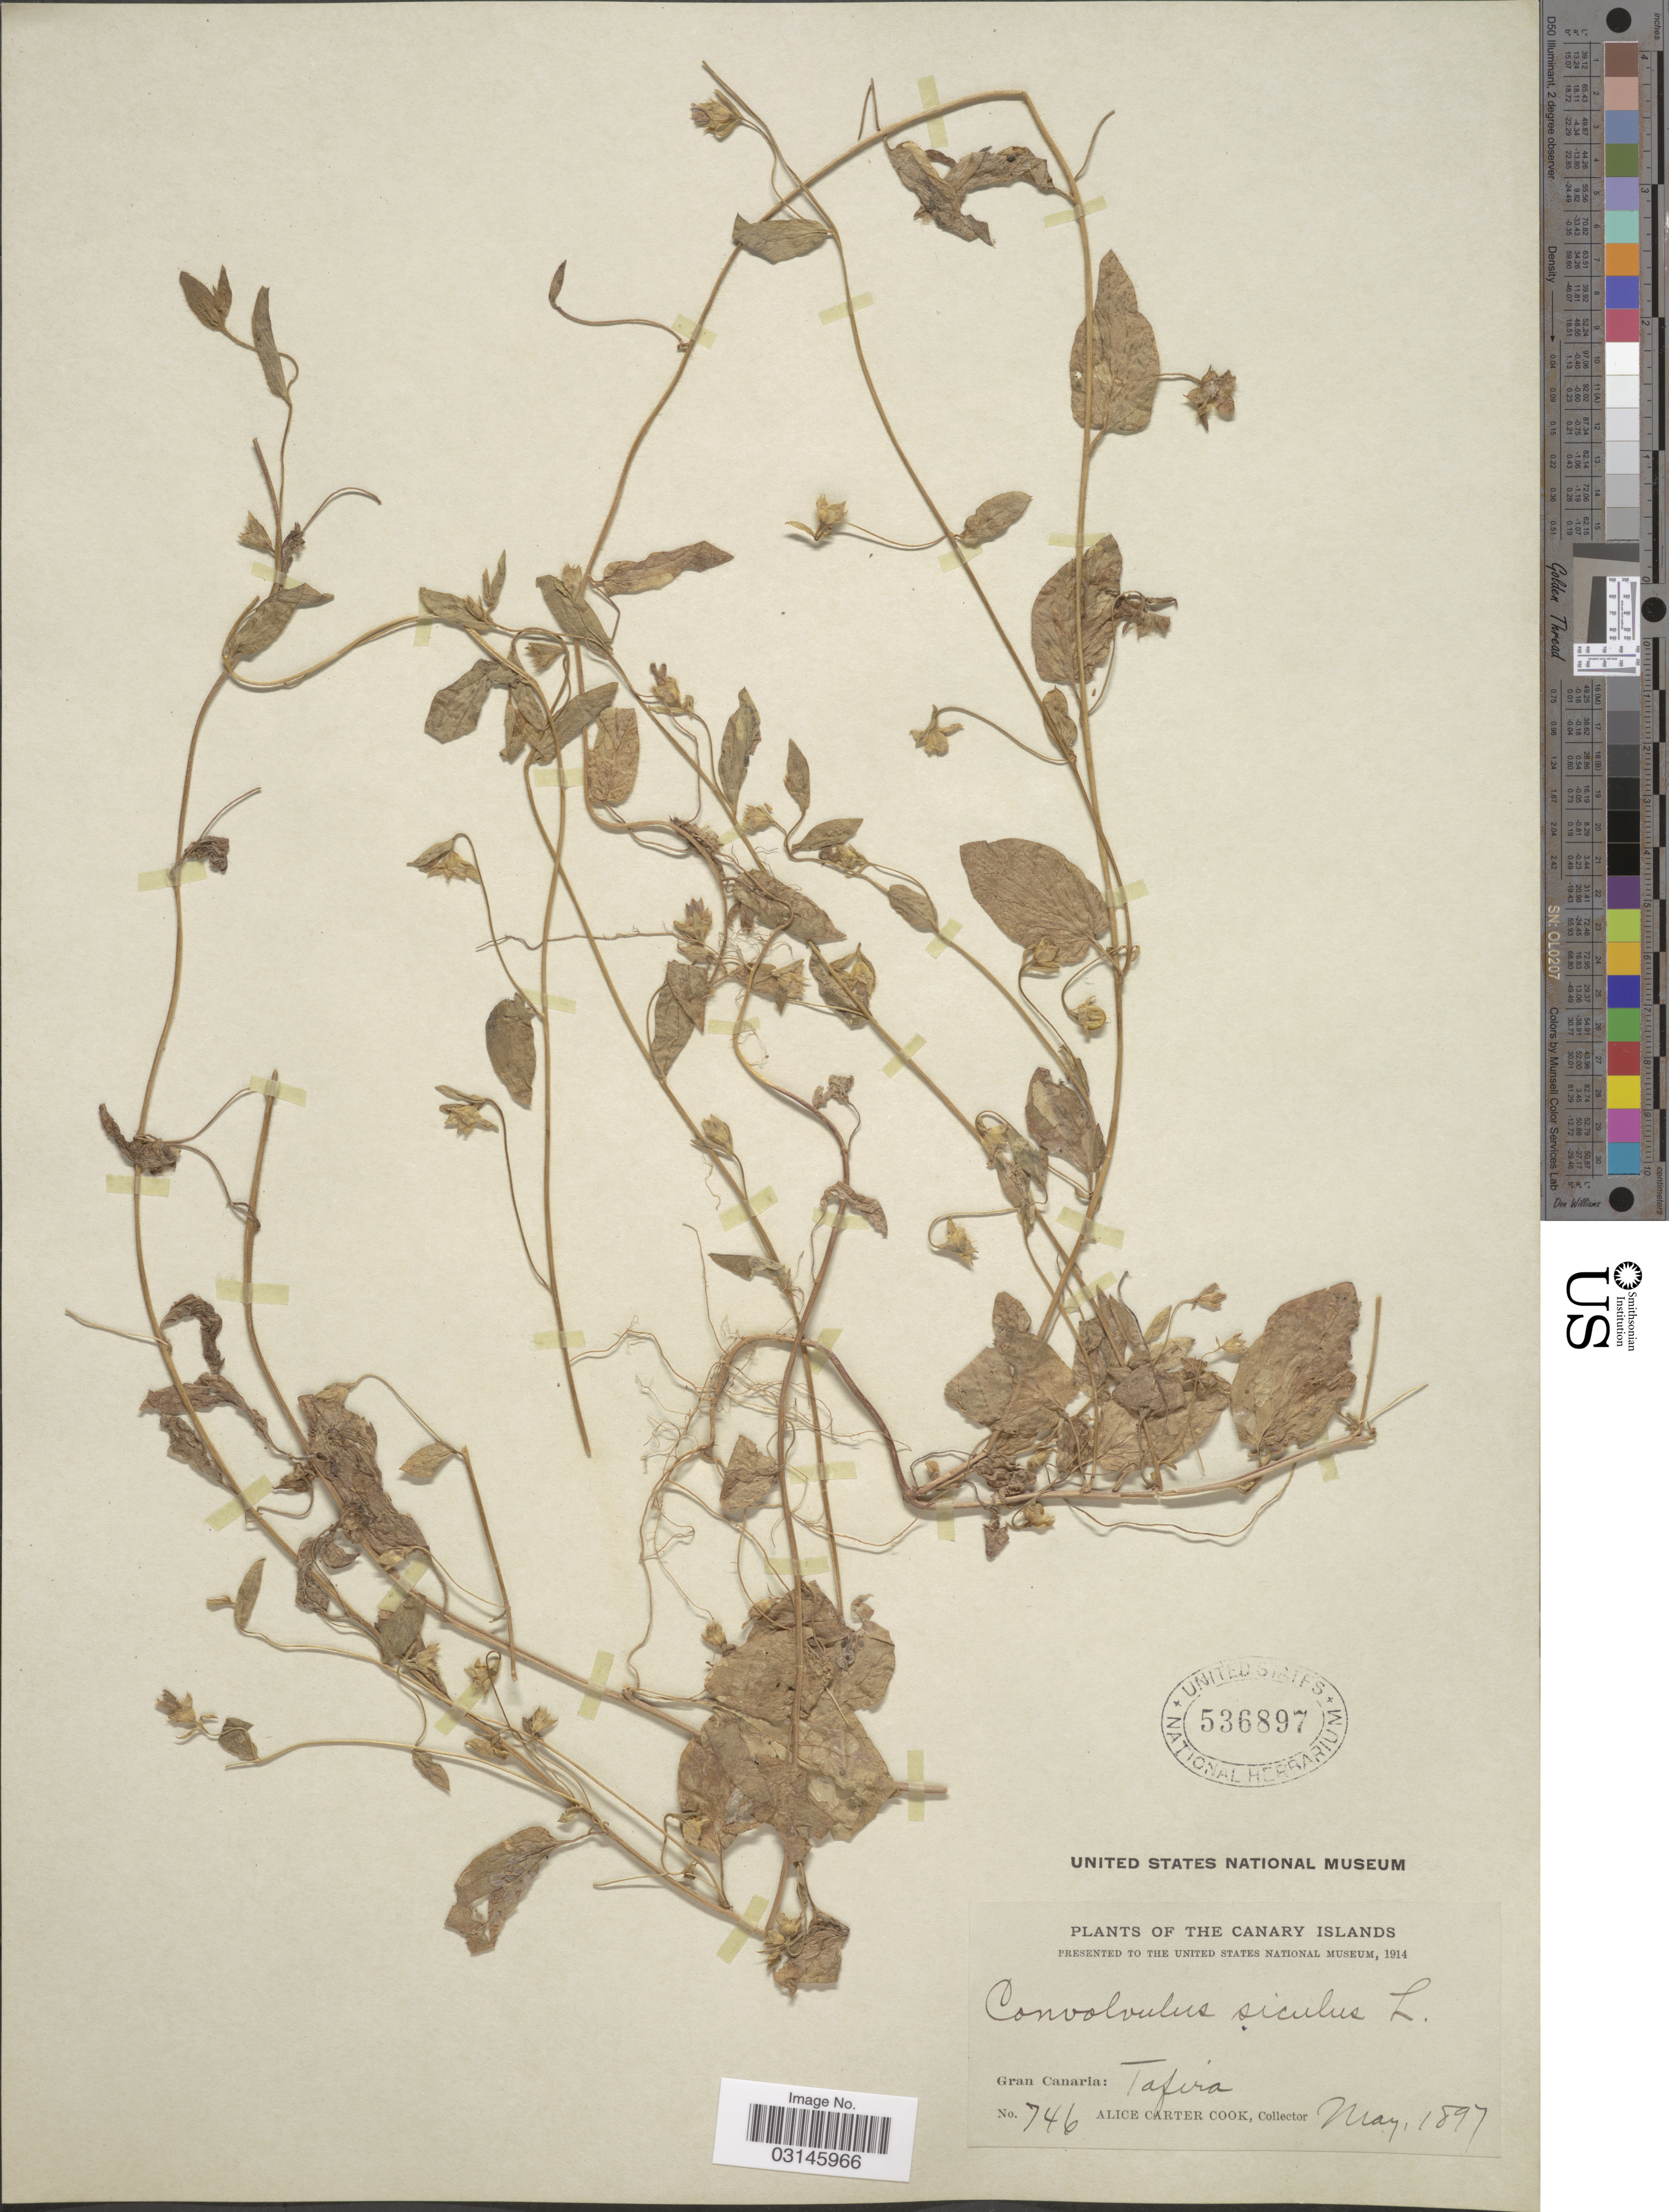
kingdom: Plantae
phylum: Tracheophyta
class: Magnoliopsida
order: Solanales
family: Convolvulaceae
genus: Convolvulus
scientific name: Convolvulus siculus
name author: L.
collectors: Alice C. Cook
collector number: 746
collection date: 1897-05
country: Spain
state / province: Canarias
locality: Canary Islands. Gran Canaria: Tafira.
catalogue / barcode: US 536897